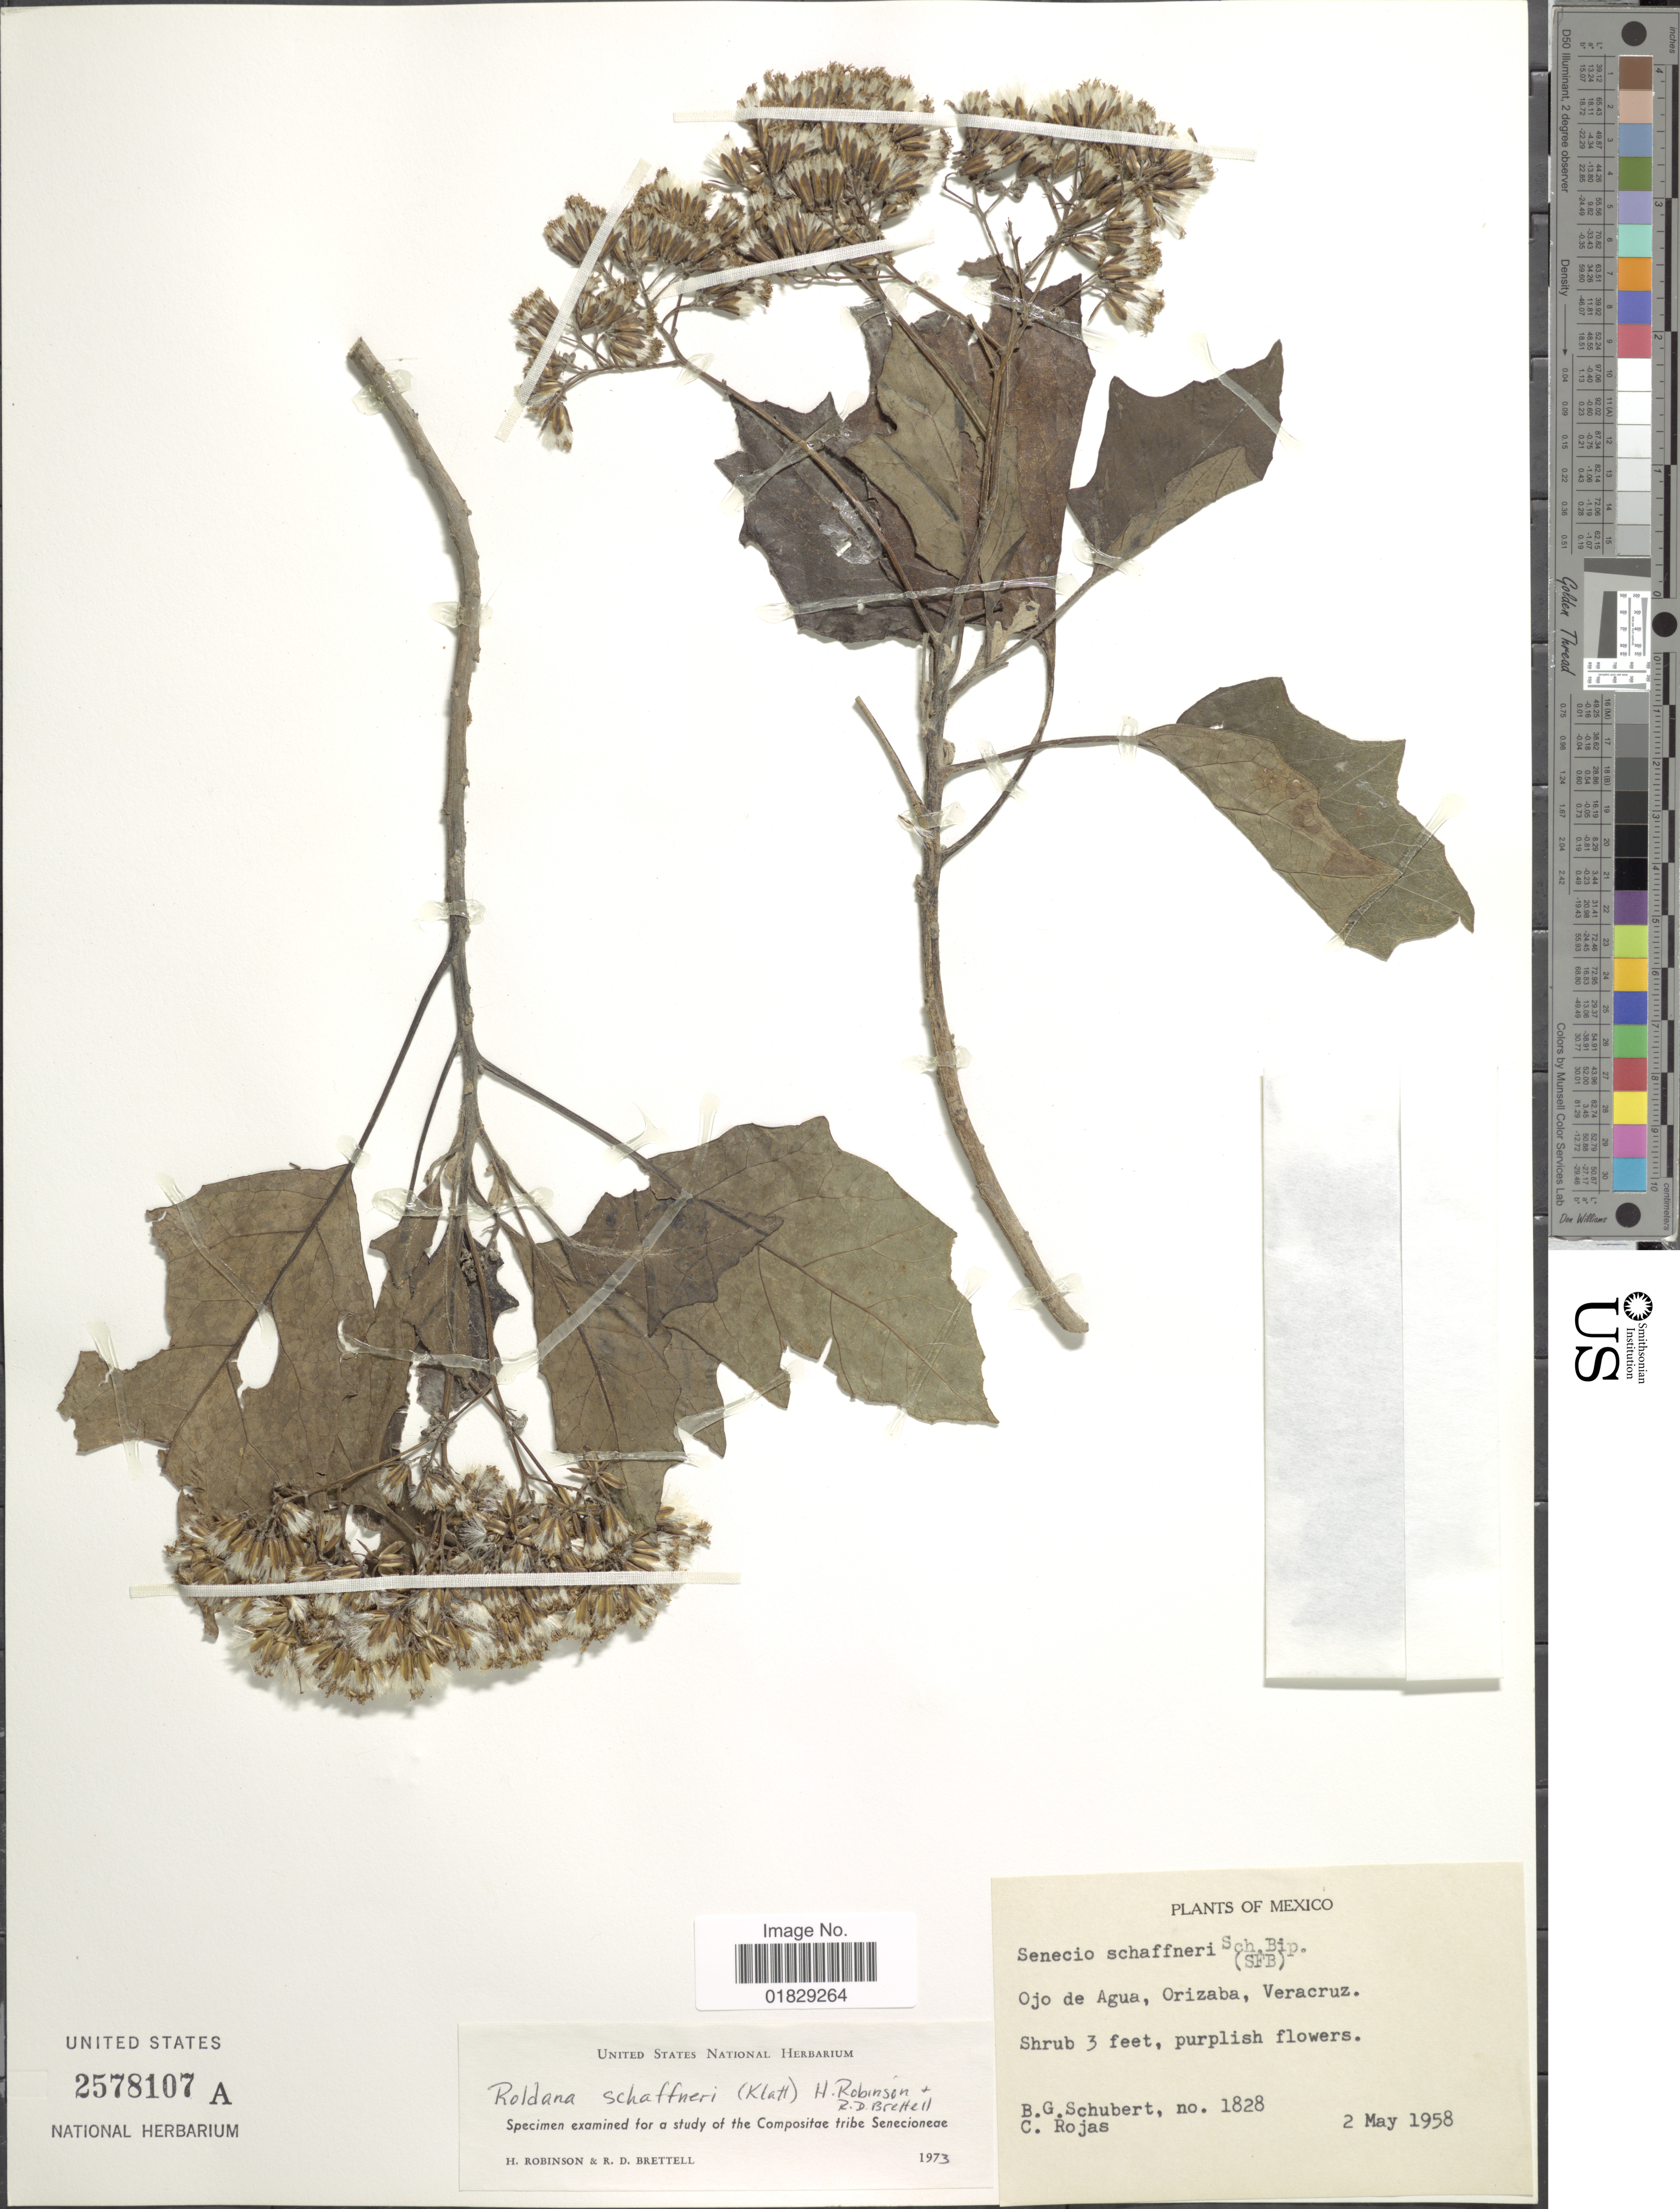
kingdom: Plantae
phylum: Tracheophyta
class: Magnoliopsida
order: Asterales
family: Asteraceae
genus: Roldana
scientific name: Roldana schaffneri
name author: (Sch. Bip. ex Klatt) H. Rob. & Brettell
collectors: B. Schubert & C. Rojas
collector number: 1828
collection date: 1958-05-02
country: Mexico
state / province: Veracruz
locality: Ojo de Agua, Orizaba, Veracruz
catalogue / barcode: US 2578107A